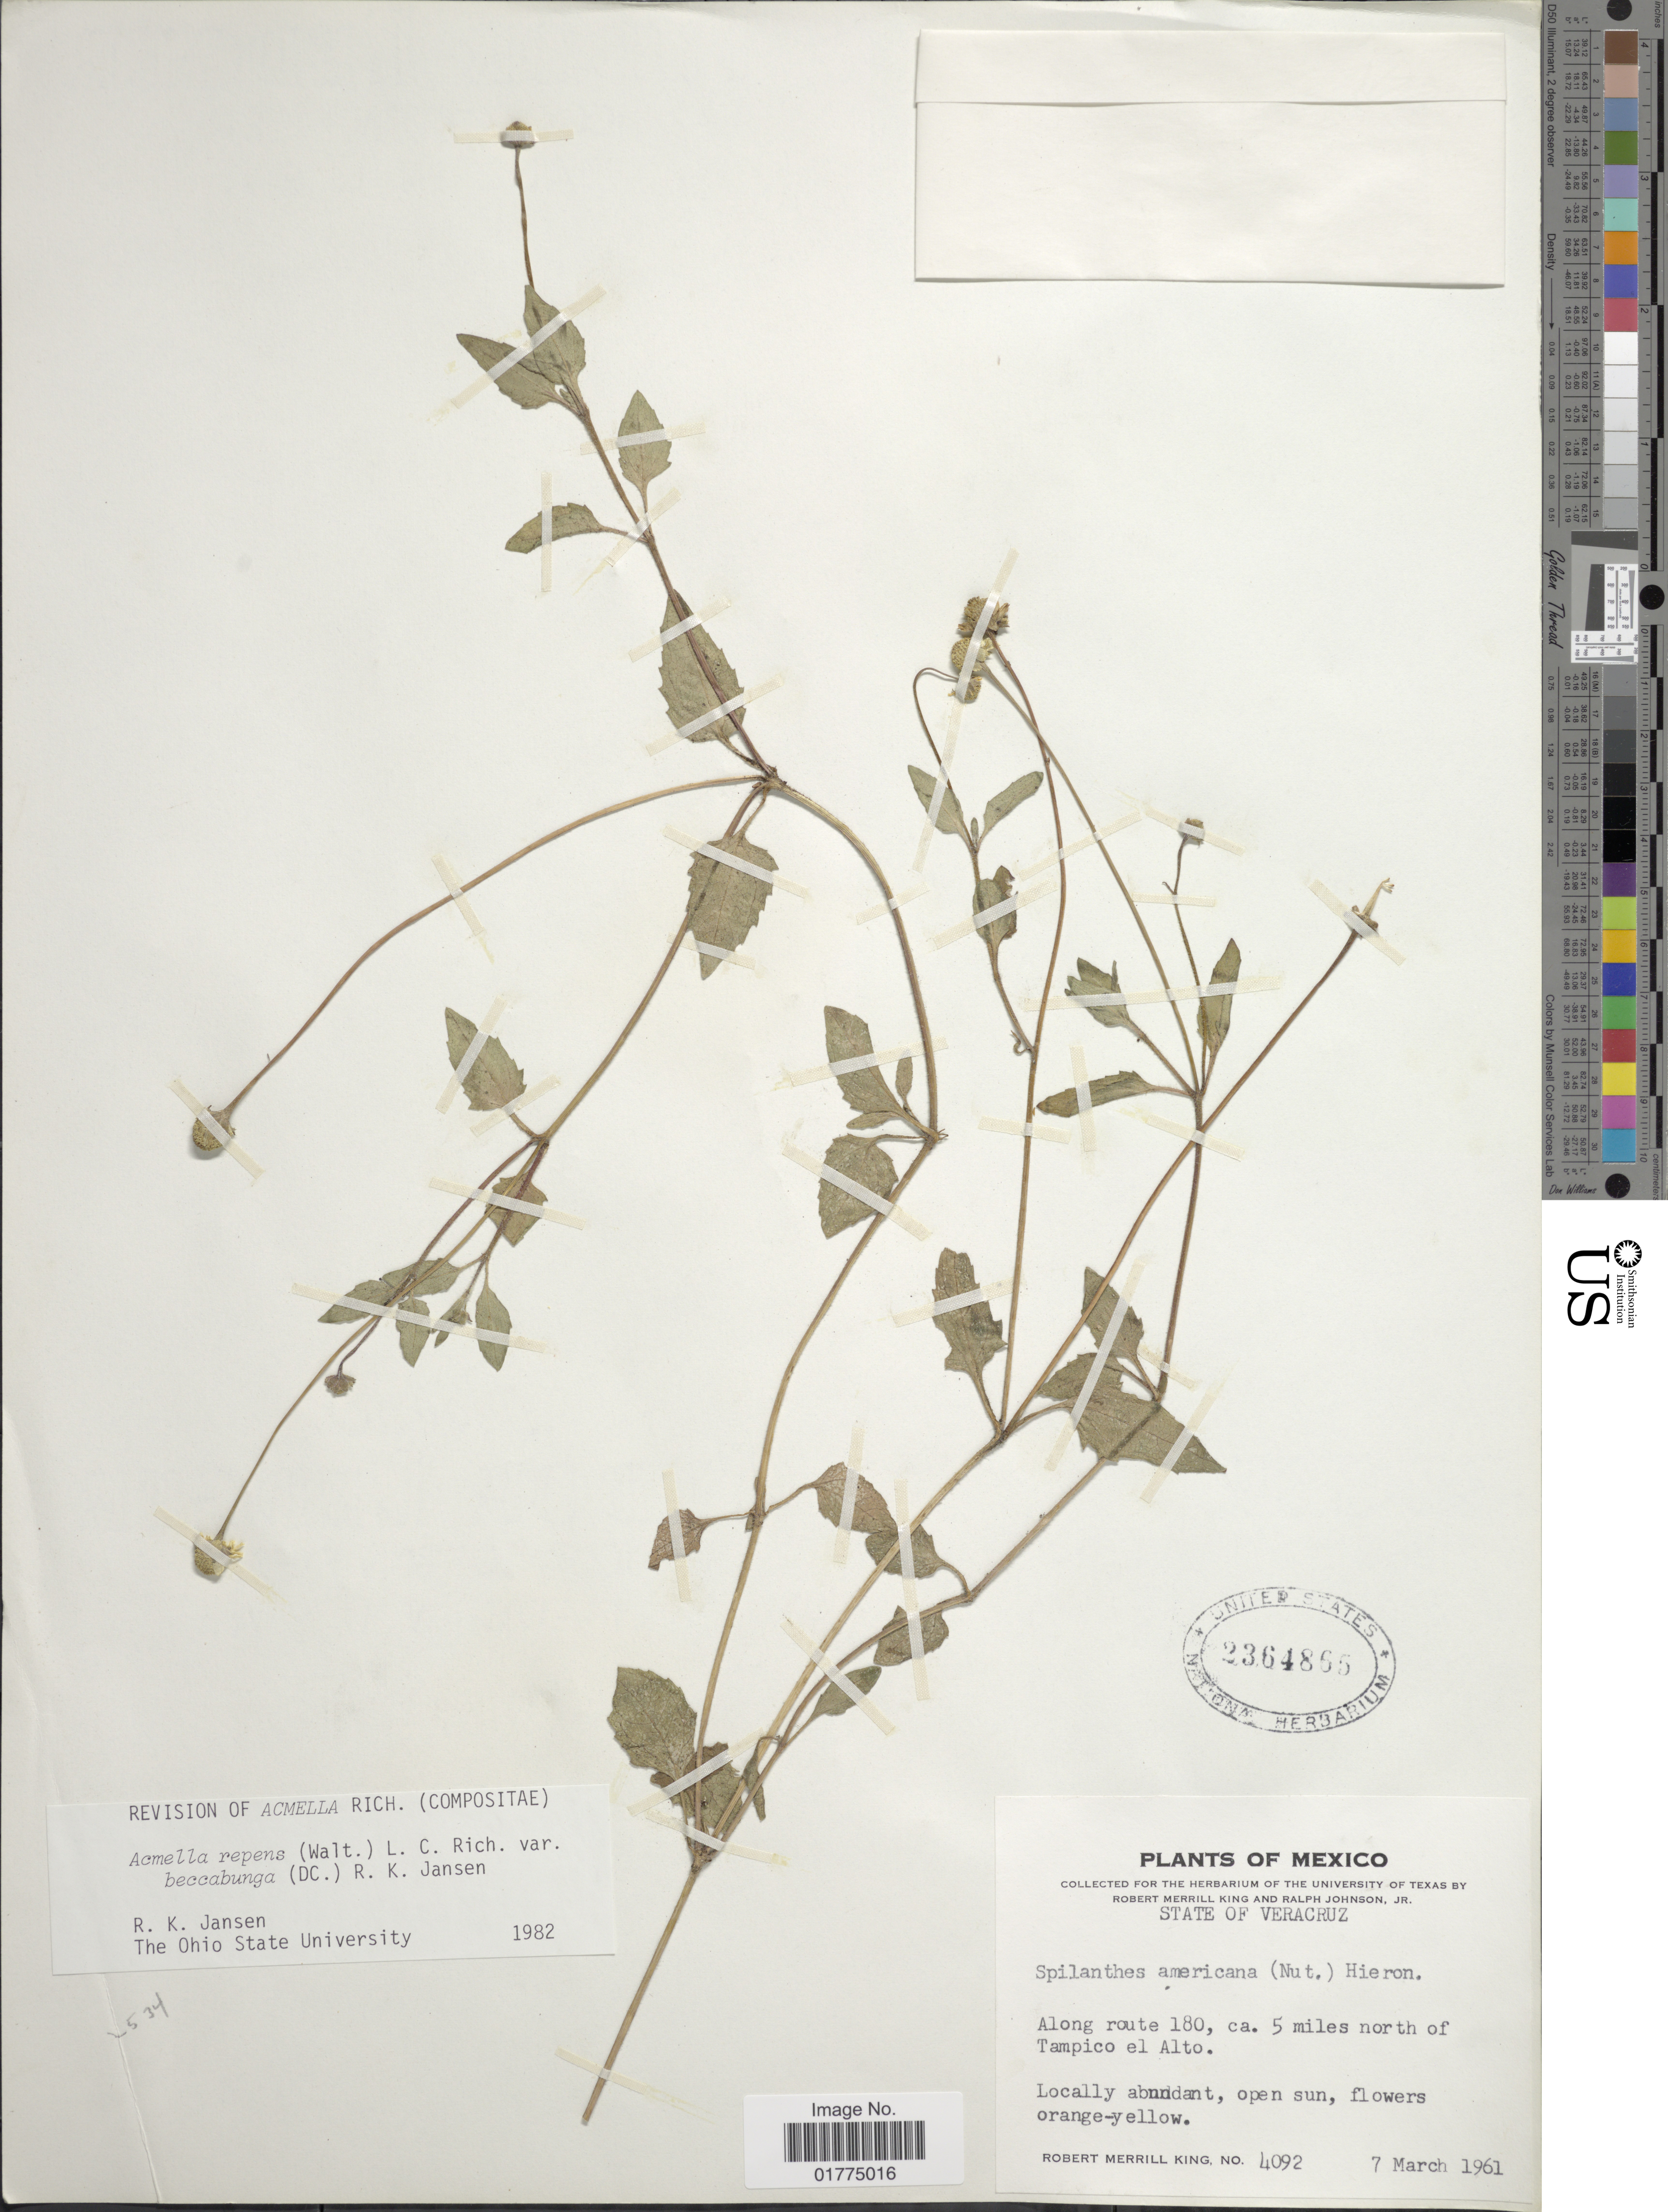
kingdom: Plantae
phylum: Tracheophyta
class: Magnoliopsida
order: Asterales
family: Asteraceae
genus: Acmella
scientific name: Acmella repens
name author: (Walter) Rich.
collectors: R. M. King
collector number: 4092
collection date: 1961-03-07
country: Mexico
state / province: Veracruz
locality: State of Veracruz. Along route 180, ca. 5 miles north of Tampico el Alto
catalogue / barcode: US 2364865